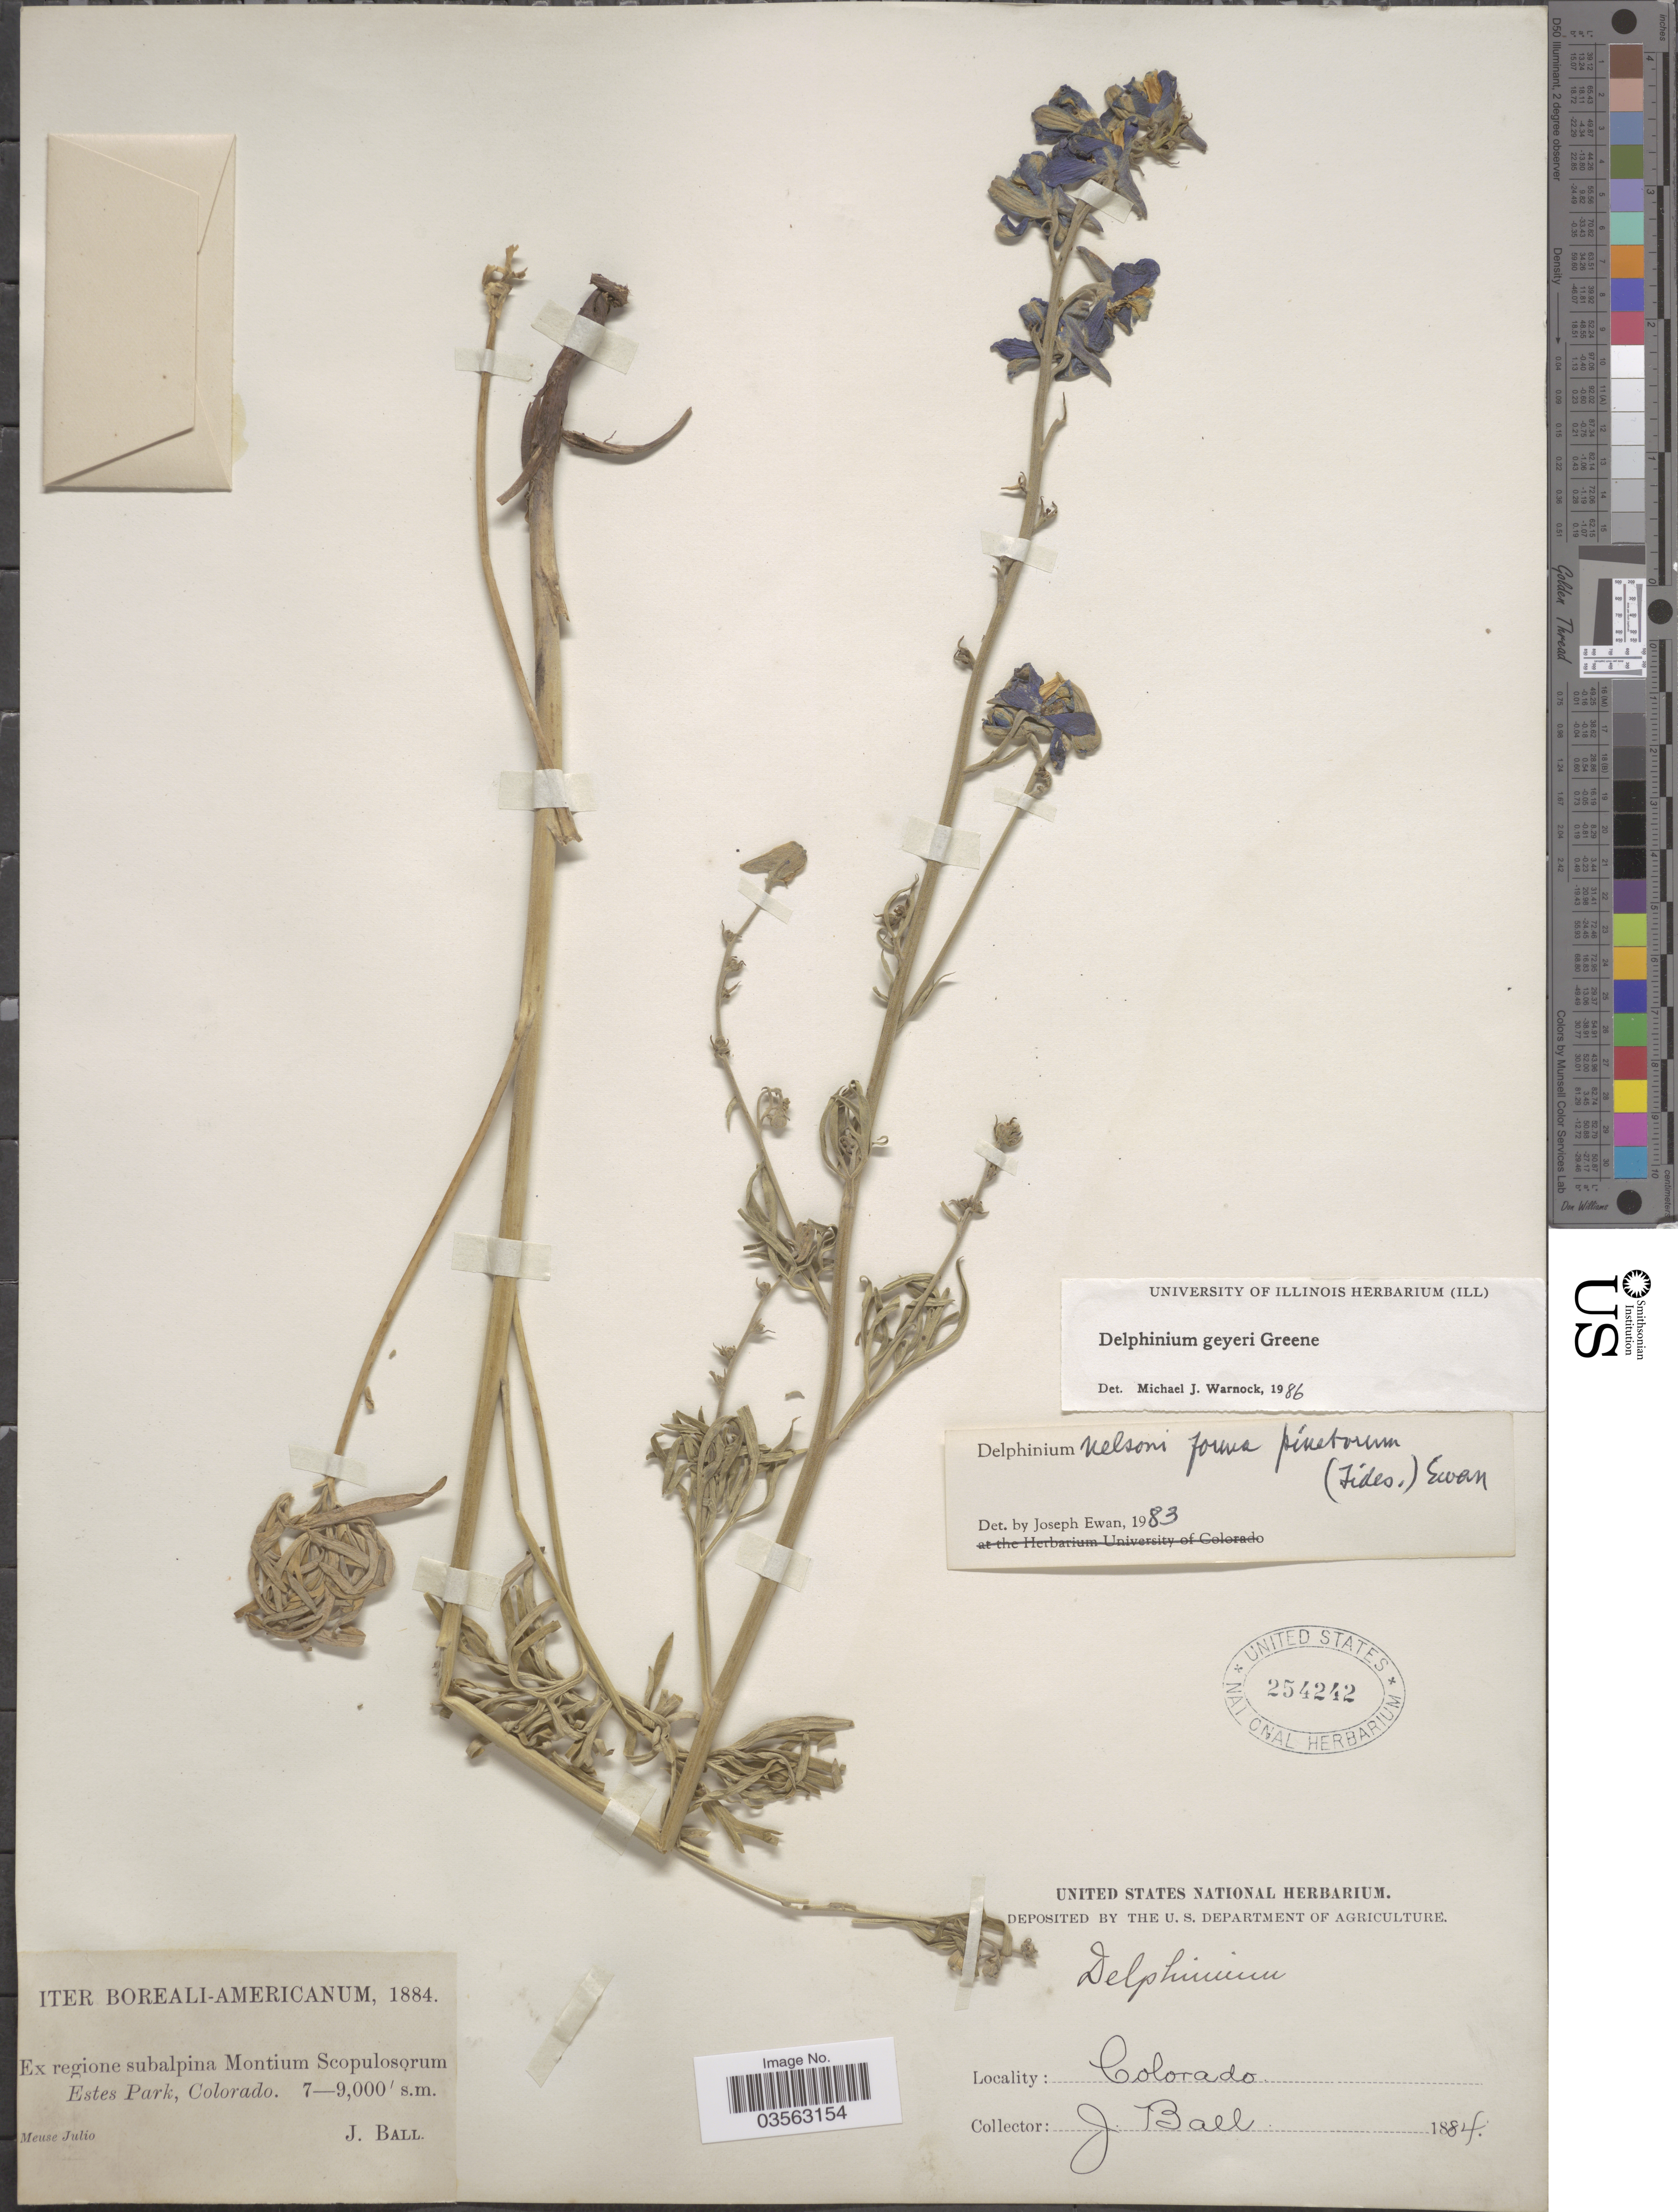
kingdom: Plantae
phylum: Tracheophyta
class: Magnoliopsida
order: Ranunculales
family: Ranunculaceae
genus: Delphinium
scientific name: Delphinium geyeri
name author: Greene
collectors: J. Ball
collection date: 1884-07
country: United States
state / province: Colorado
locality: Iter Boreali-Americanum. Ex regione subalpina Montium Scopulosorum Estes Park.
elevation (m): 2134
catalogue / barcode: US 254242